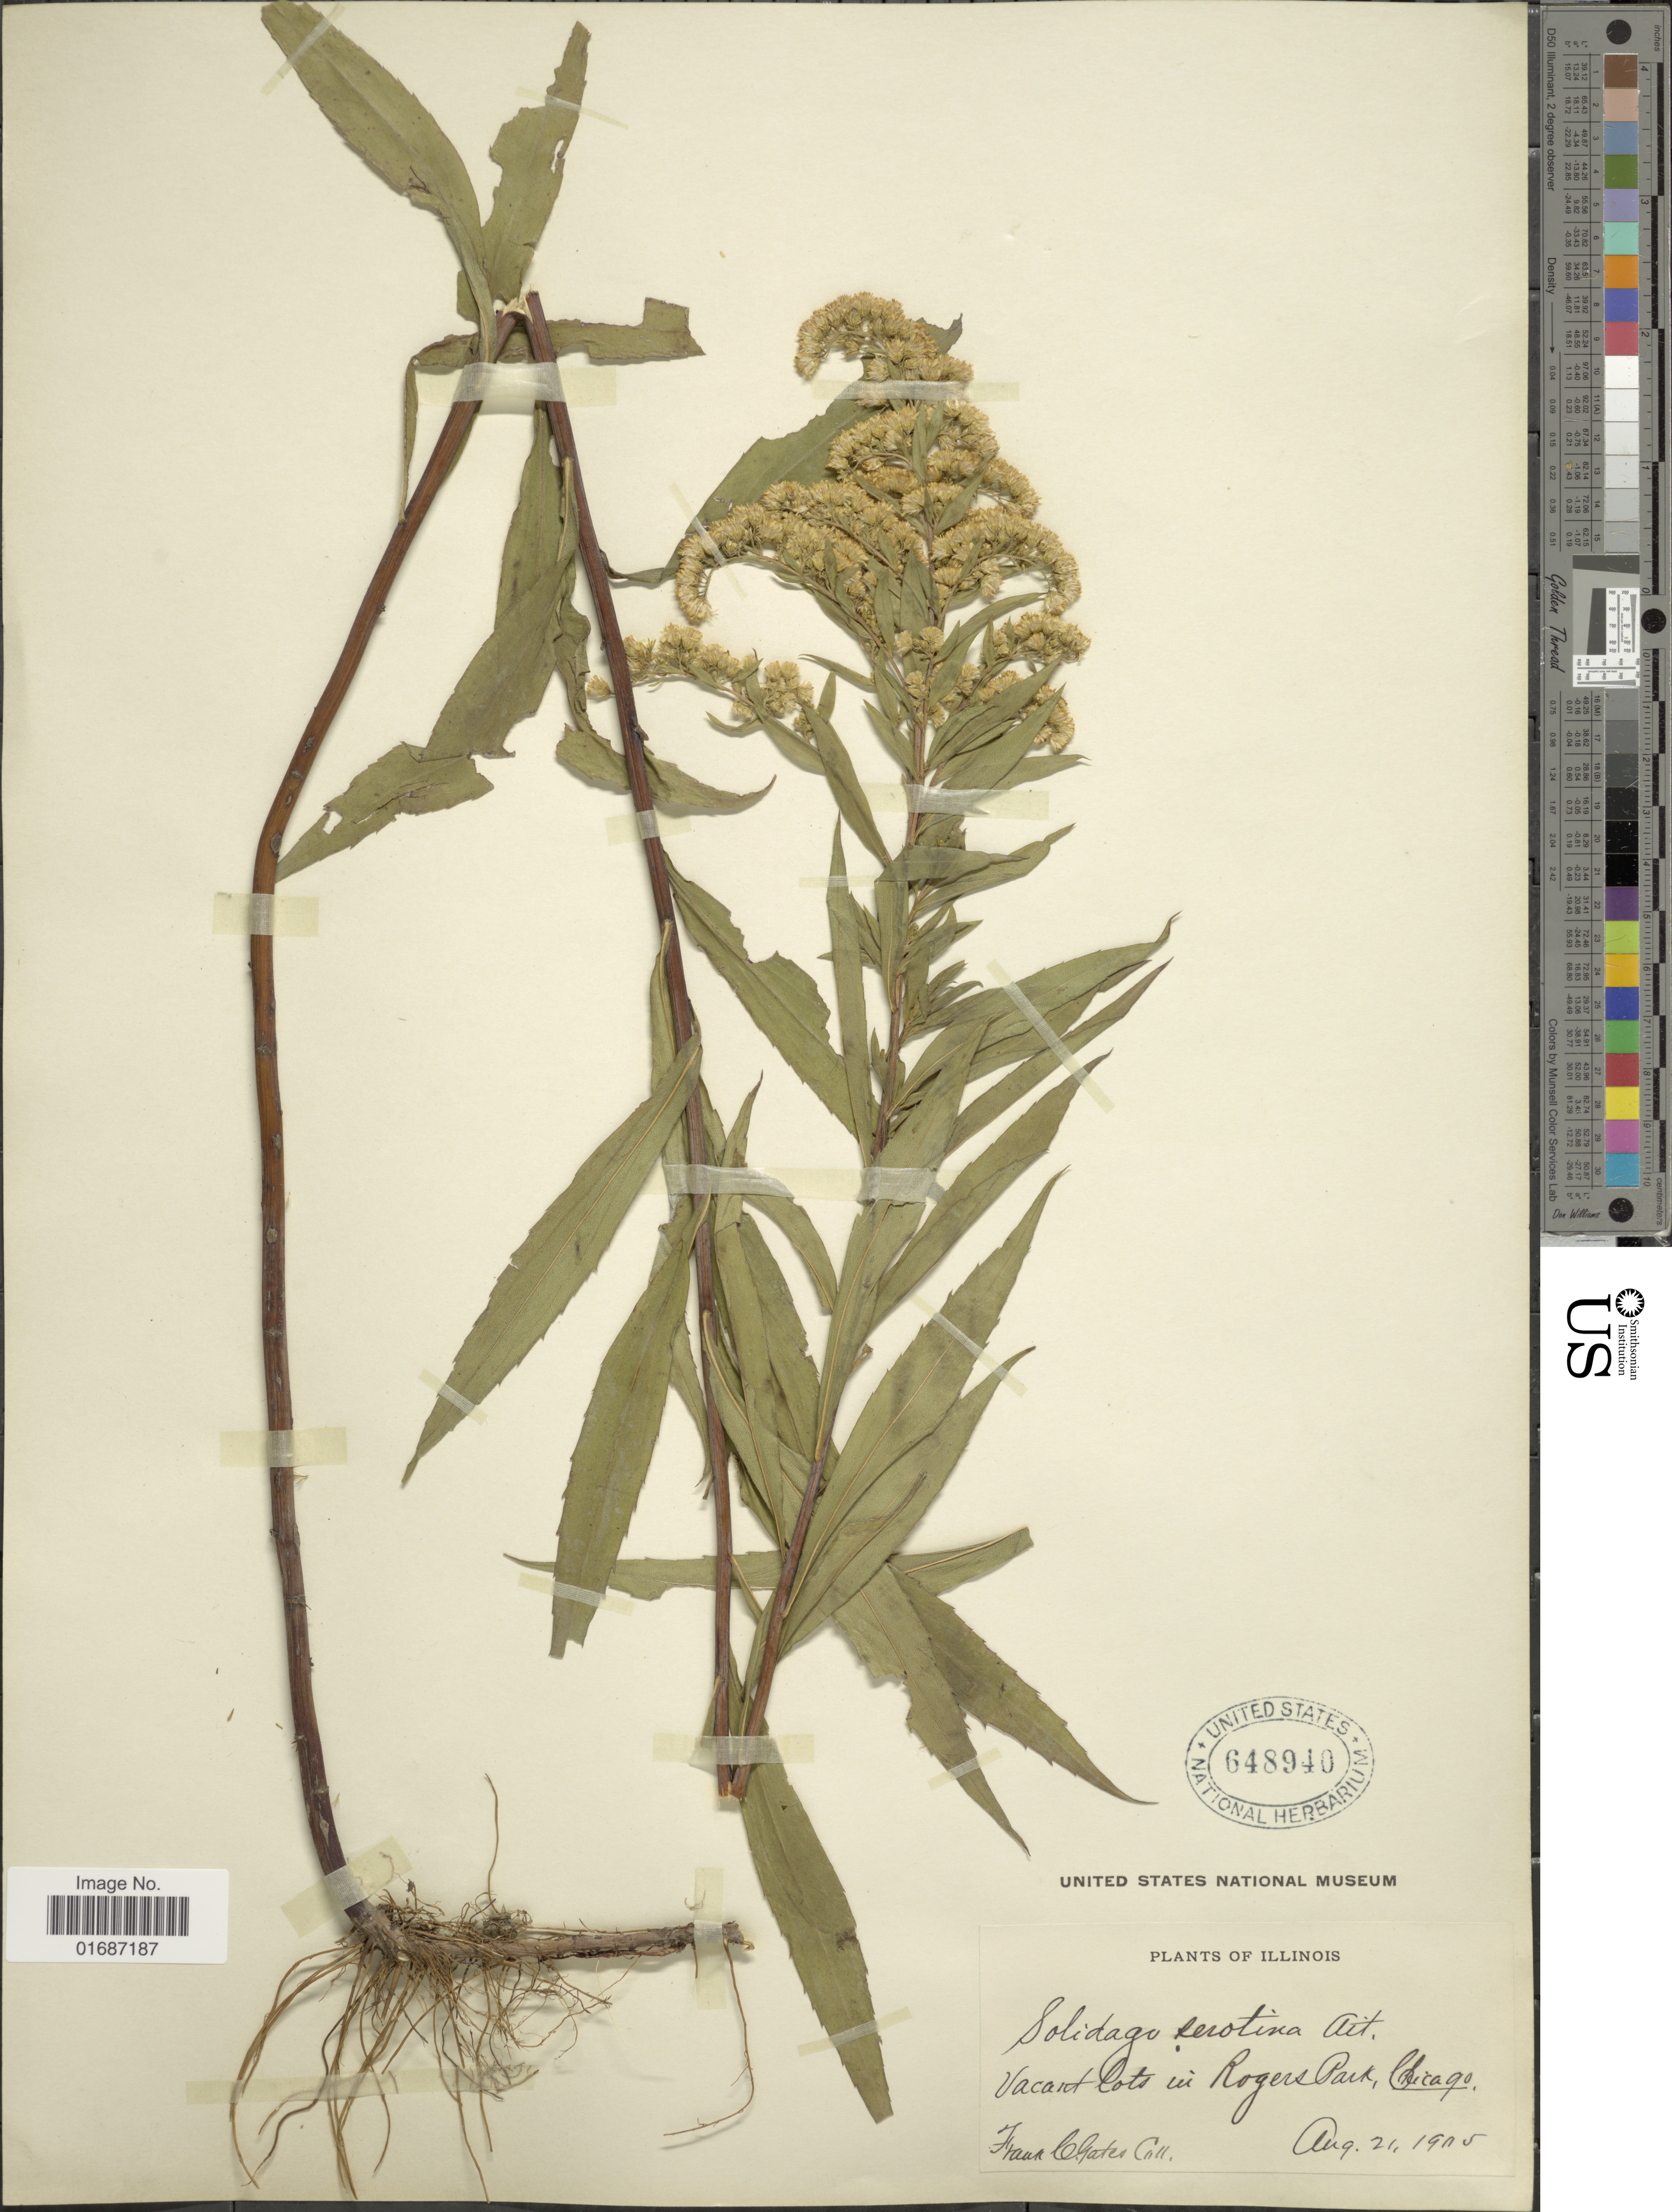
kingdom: Plantae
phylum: Tracheophyta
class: Magnoliopsida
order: Asterales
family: Asteraceae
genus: Solidago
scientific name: Solidago gigantea var. leiophylla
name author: Fernald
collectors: F. C. Gates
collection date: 1905-08-21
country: United States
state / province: Illinois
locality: Vacant Lots in Rogers Park, Chicago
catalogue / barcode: US 648940